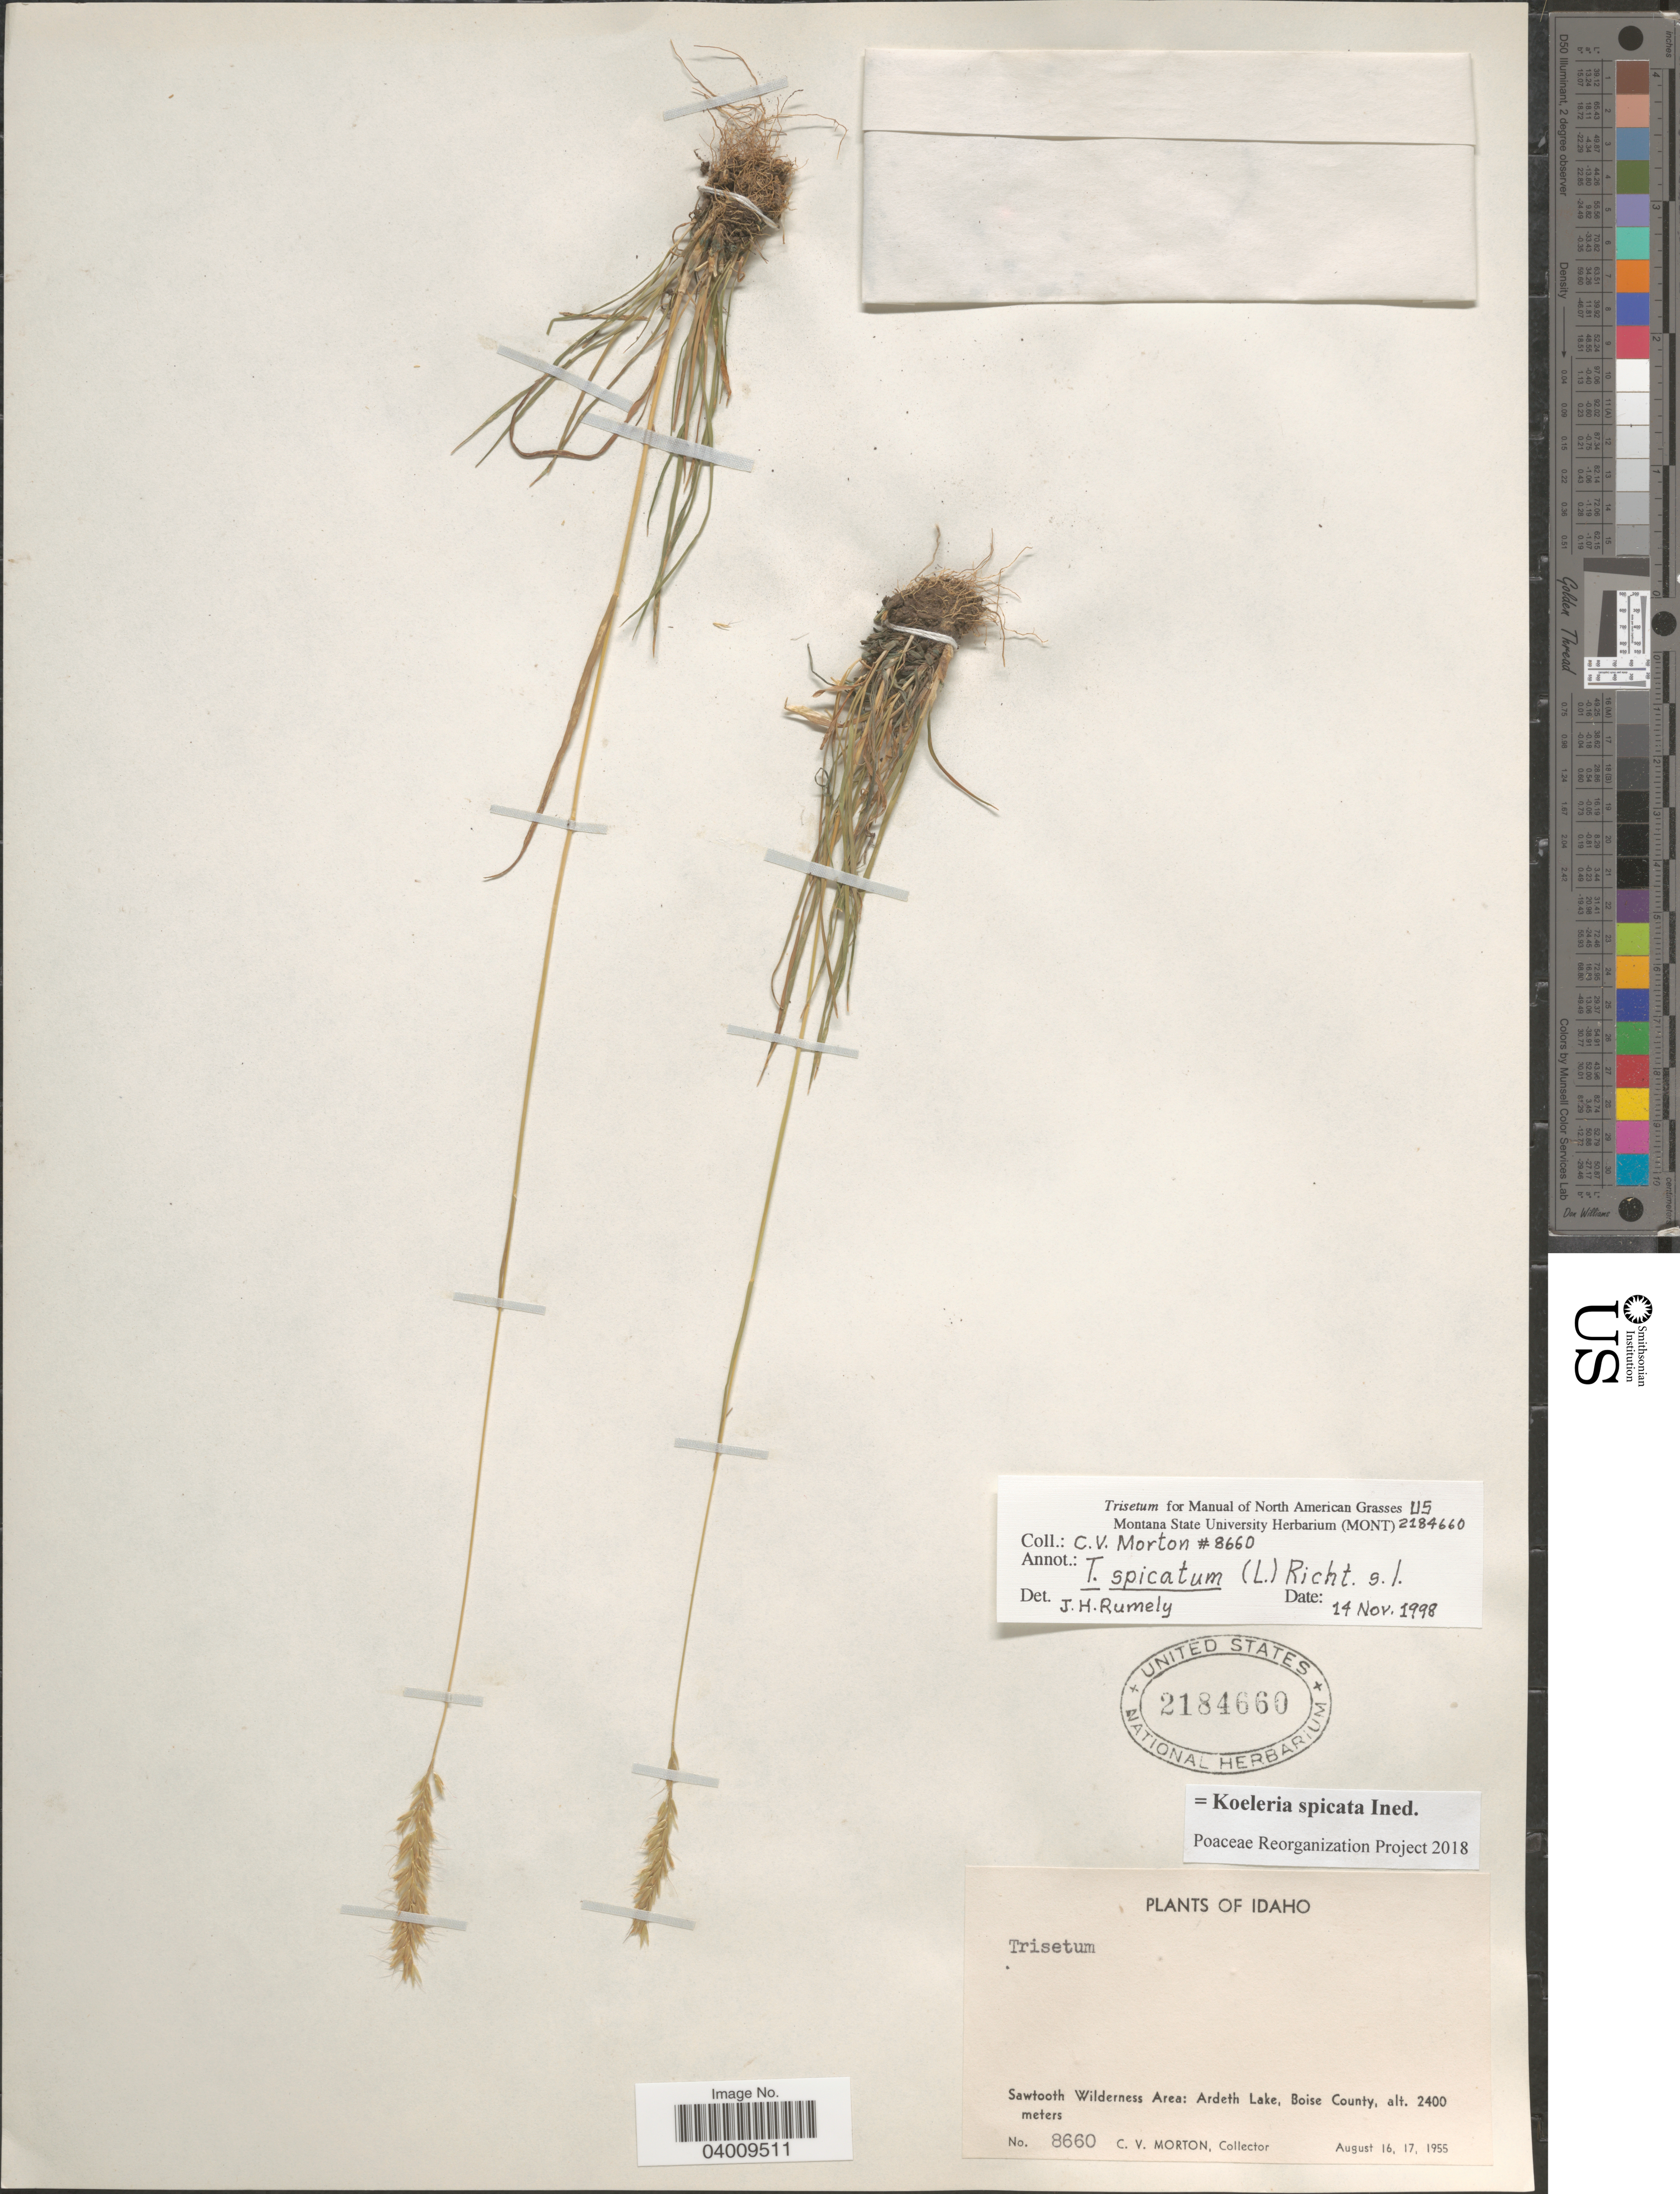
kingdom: Plantae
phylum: Tracheophyta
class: Liliopsida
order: Poales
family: Poaceae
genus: Koeleria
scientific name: Koeleria spicata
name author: (L.) Barberá et al.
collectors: C. V. Morton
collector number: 8660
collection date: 1955-08-16/1955-08-17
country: United States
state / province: Idaho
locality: Sawtooth Wilderness Area: Ardeth Lake, Boise County.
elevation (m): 2400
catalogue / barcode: US 2184660